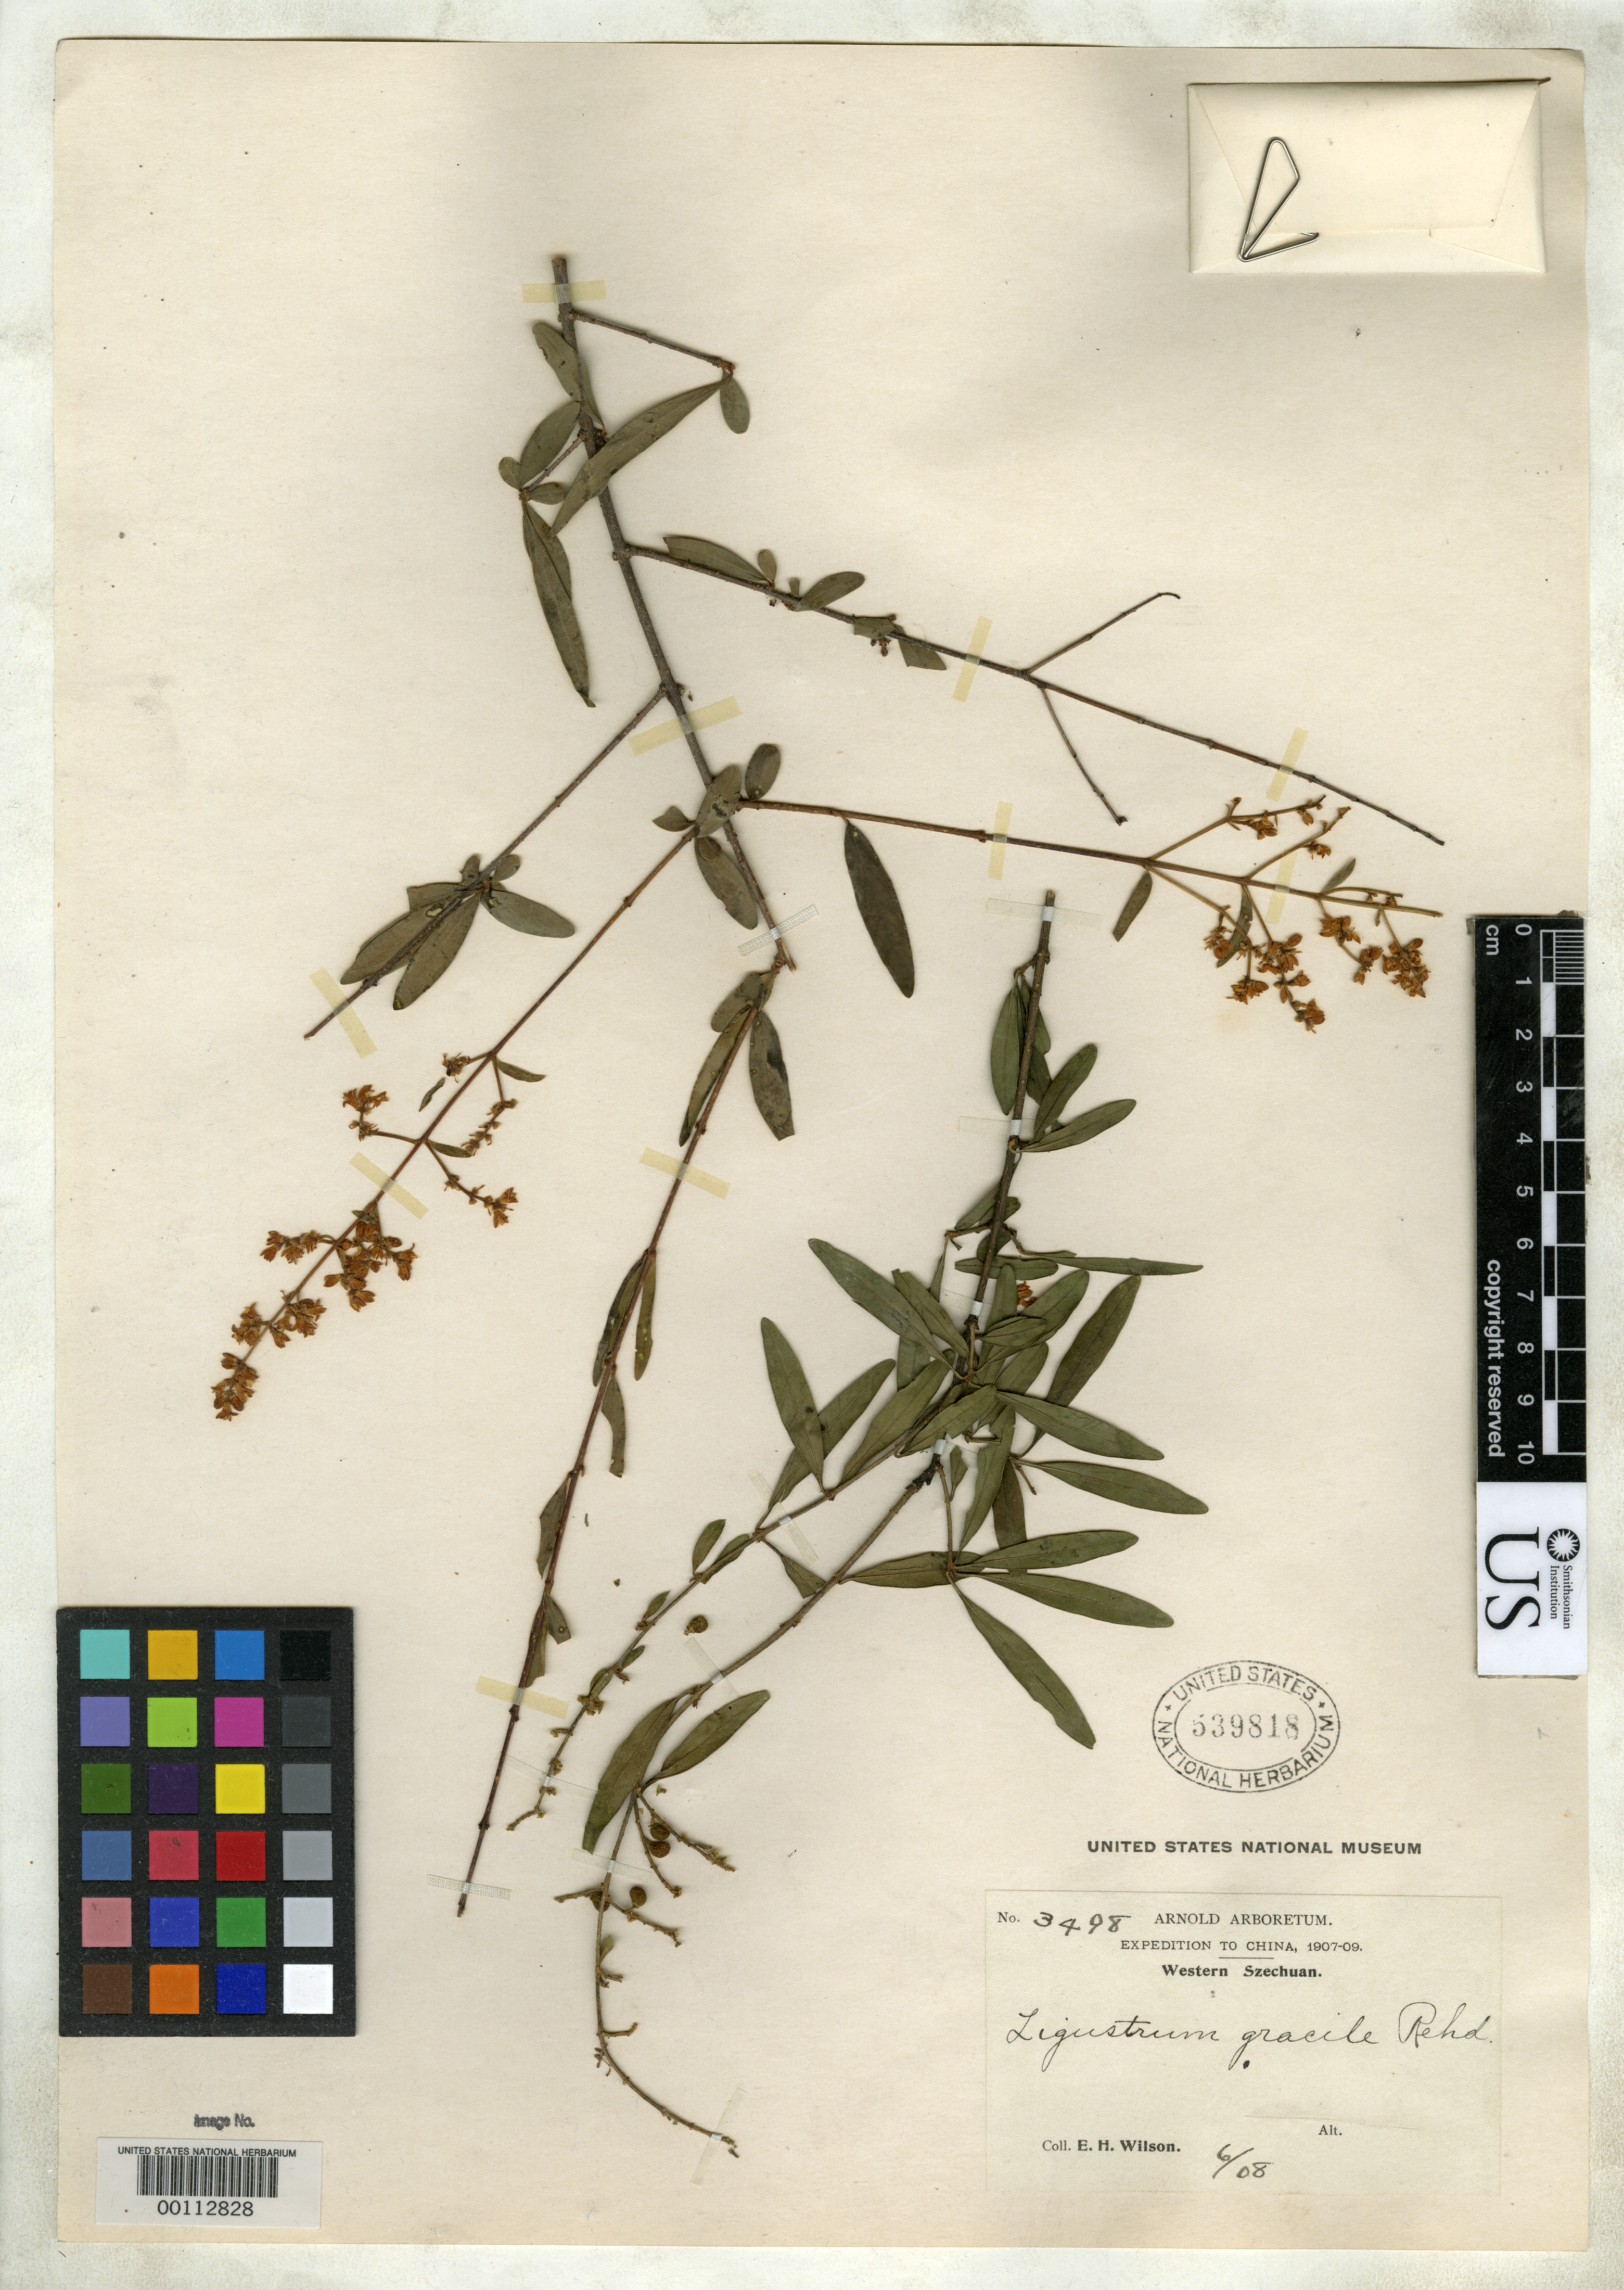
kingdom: Plantae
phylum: Tracheophyta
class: Magnoliopsida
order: Lamiales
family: Oleaceae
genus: Ligustrum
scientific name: Ligustrum gracile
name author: Rehder in Sarg.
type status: Isotype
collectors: E. H. Wilson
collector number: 3498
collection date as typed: Jun 1908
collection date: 1908-06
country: China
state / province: Sichuan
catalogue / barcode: US 539818